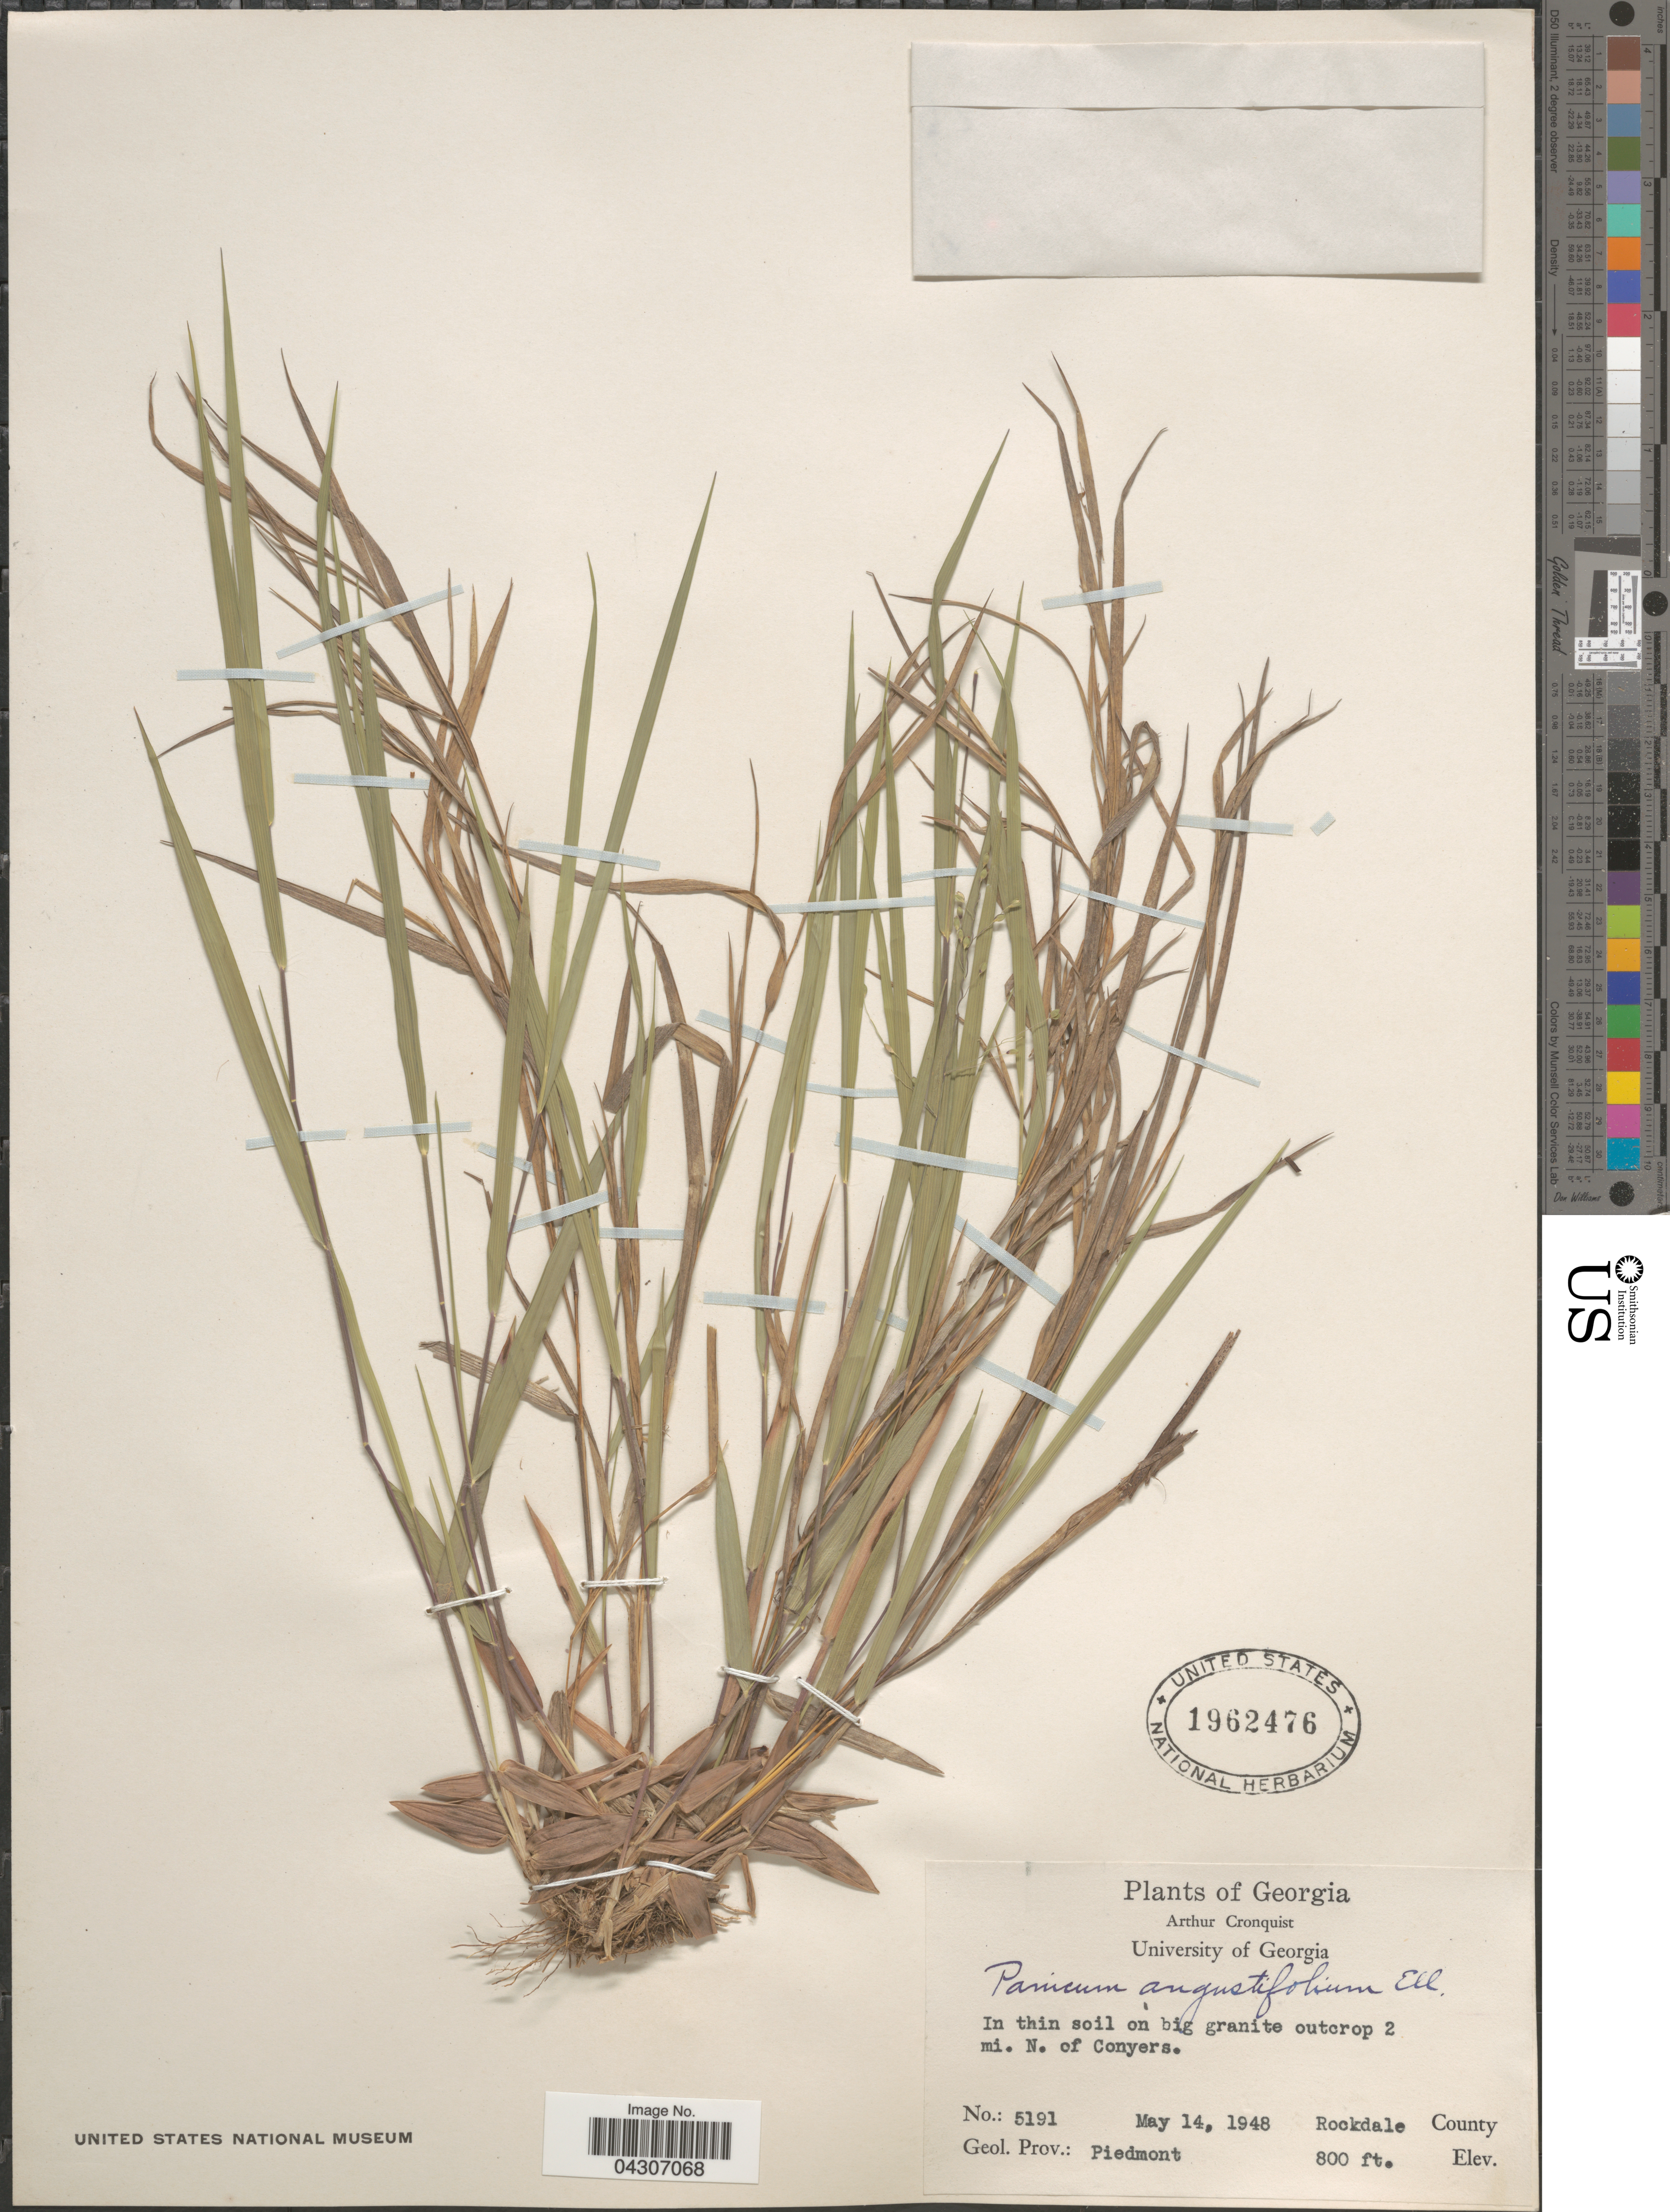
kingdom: Plantae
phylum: Tracheophyta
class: Liliopsida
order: Poales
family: Poaceae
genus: Dichanthelium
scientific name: Dichanthelium aciculare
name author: (Desv. ex Poir.) Gould & C.A. Clark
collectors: A. J. Cronquist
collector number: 5191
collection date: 1948-05-14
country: United States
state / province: Georgia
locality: In thin soil on big granite outcrop 2 mi. N. of Conyers. Rockdale County. Geol. Prov.: Piedmont.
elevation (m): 244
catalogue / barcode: US 1962476